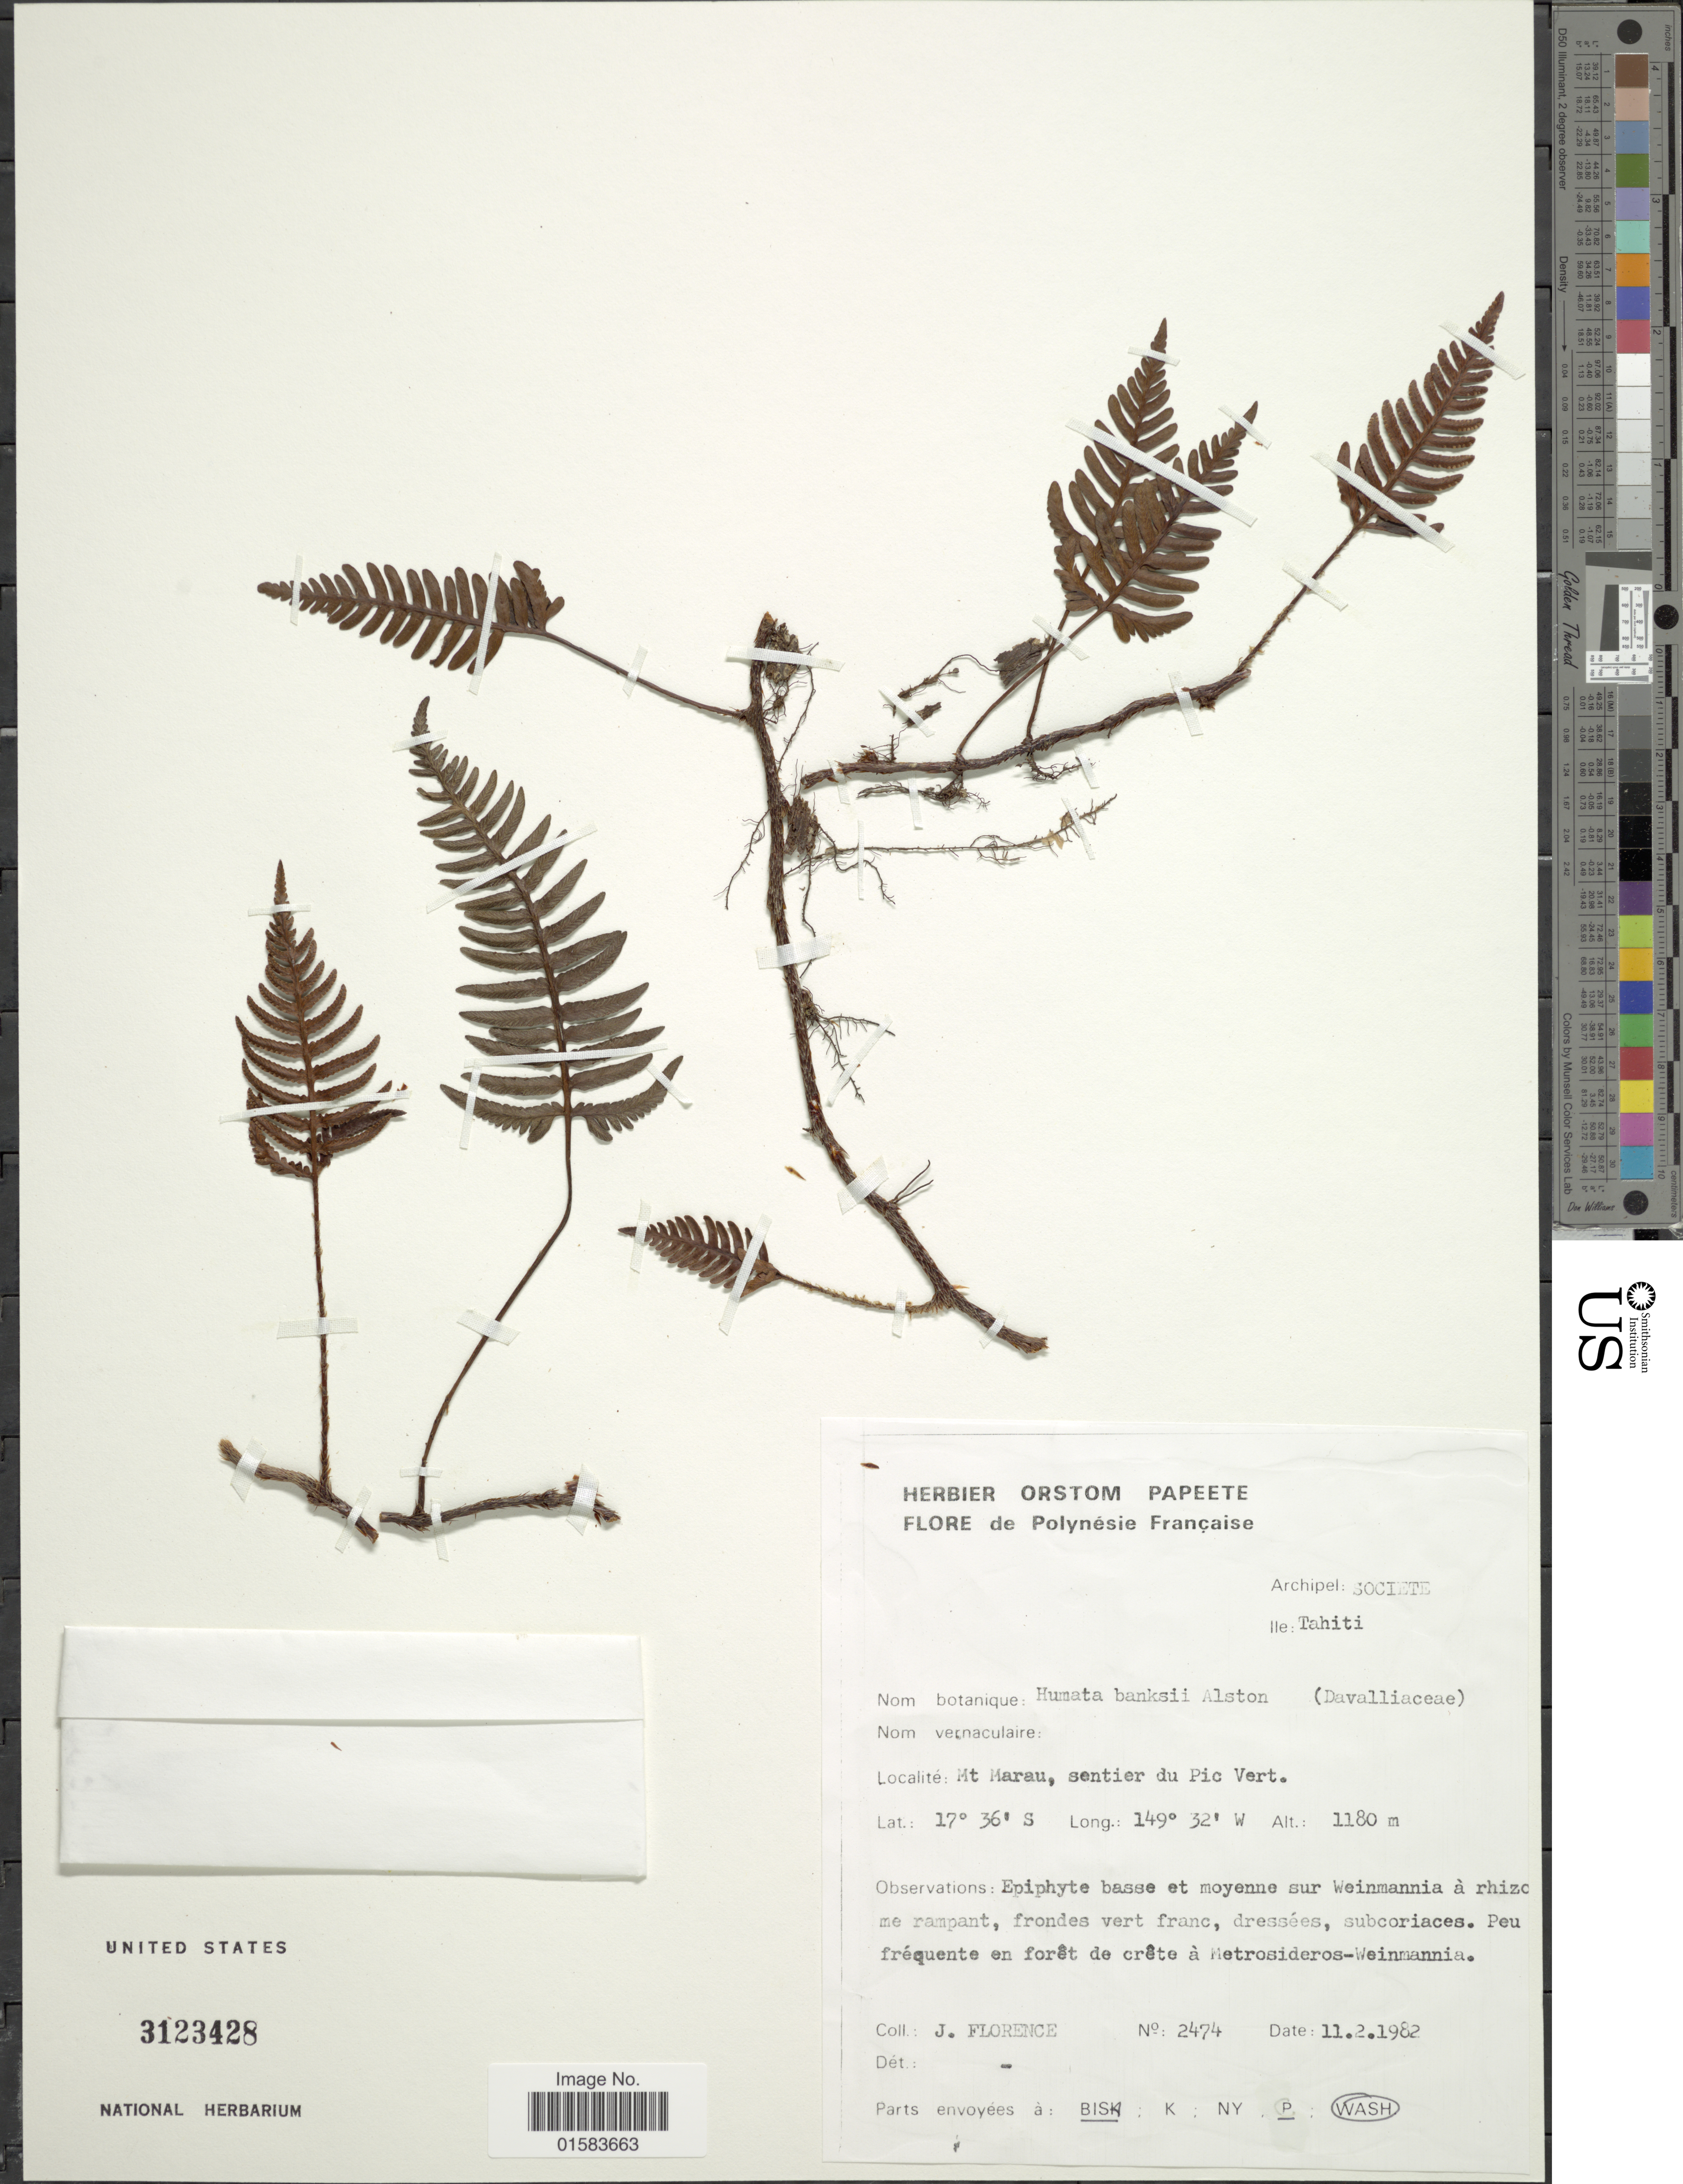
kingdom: Plantae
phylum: Tracheophyta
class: Polypodiopsida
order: Polypodiales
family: Davalliaceae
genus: Davallia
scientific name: Davallia pectinata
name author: Sm.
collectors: J. Florence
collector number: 2474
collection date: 1982-02-11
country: French Polynesia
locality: Tahiti, Societe, Mt. Marau, sentier du Pic Vert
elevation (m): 1180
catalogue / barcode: US 3123428